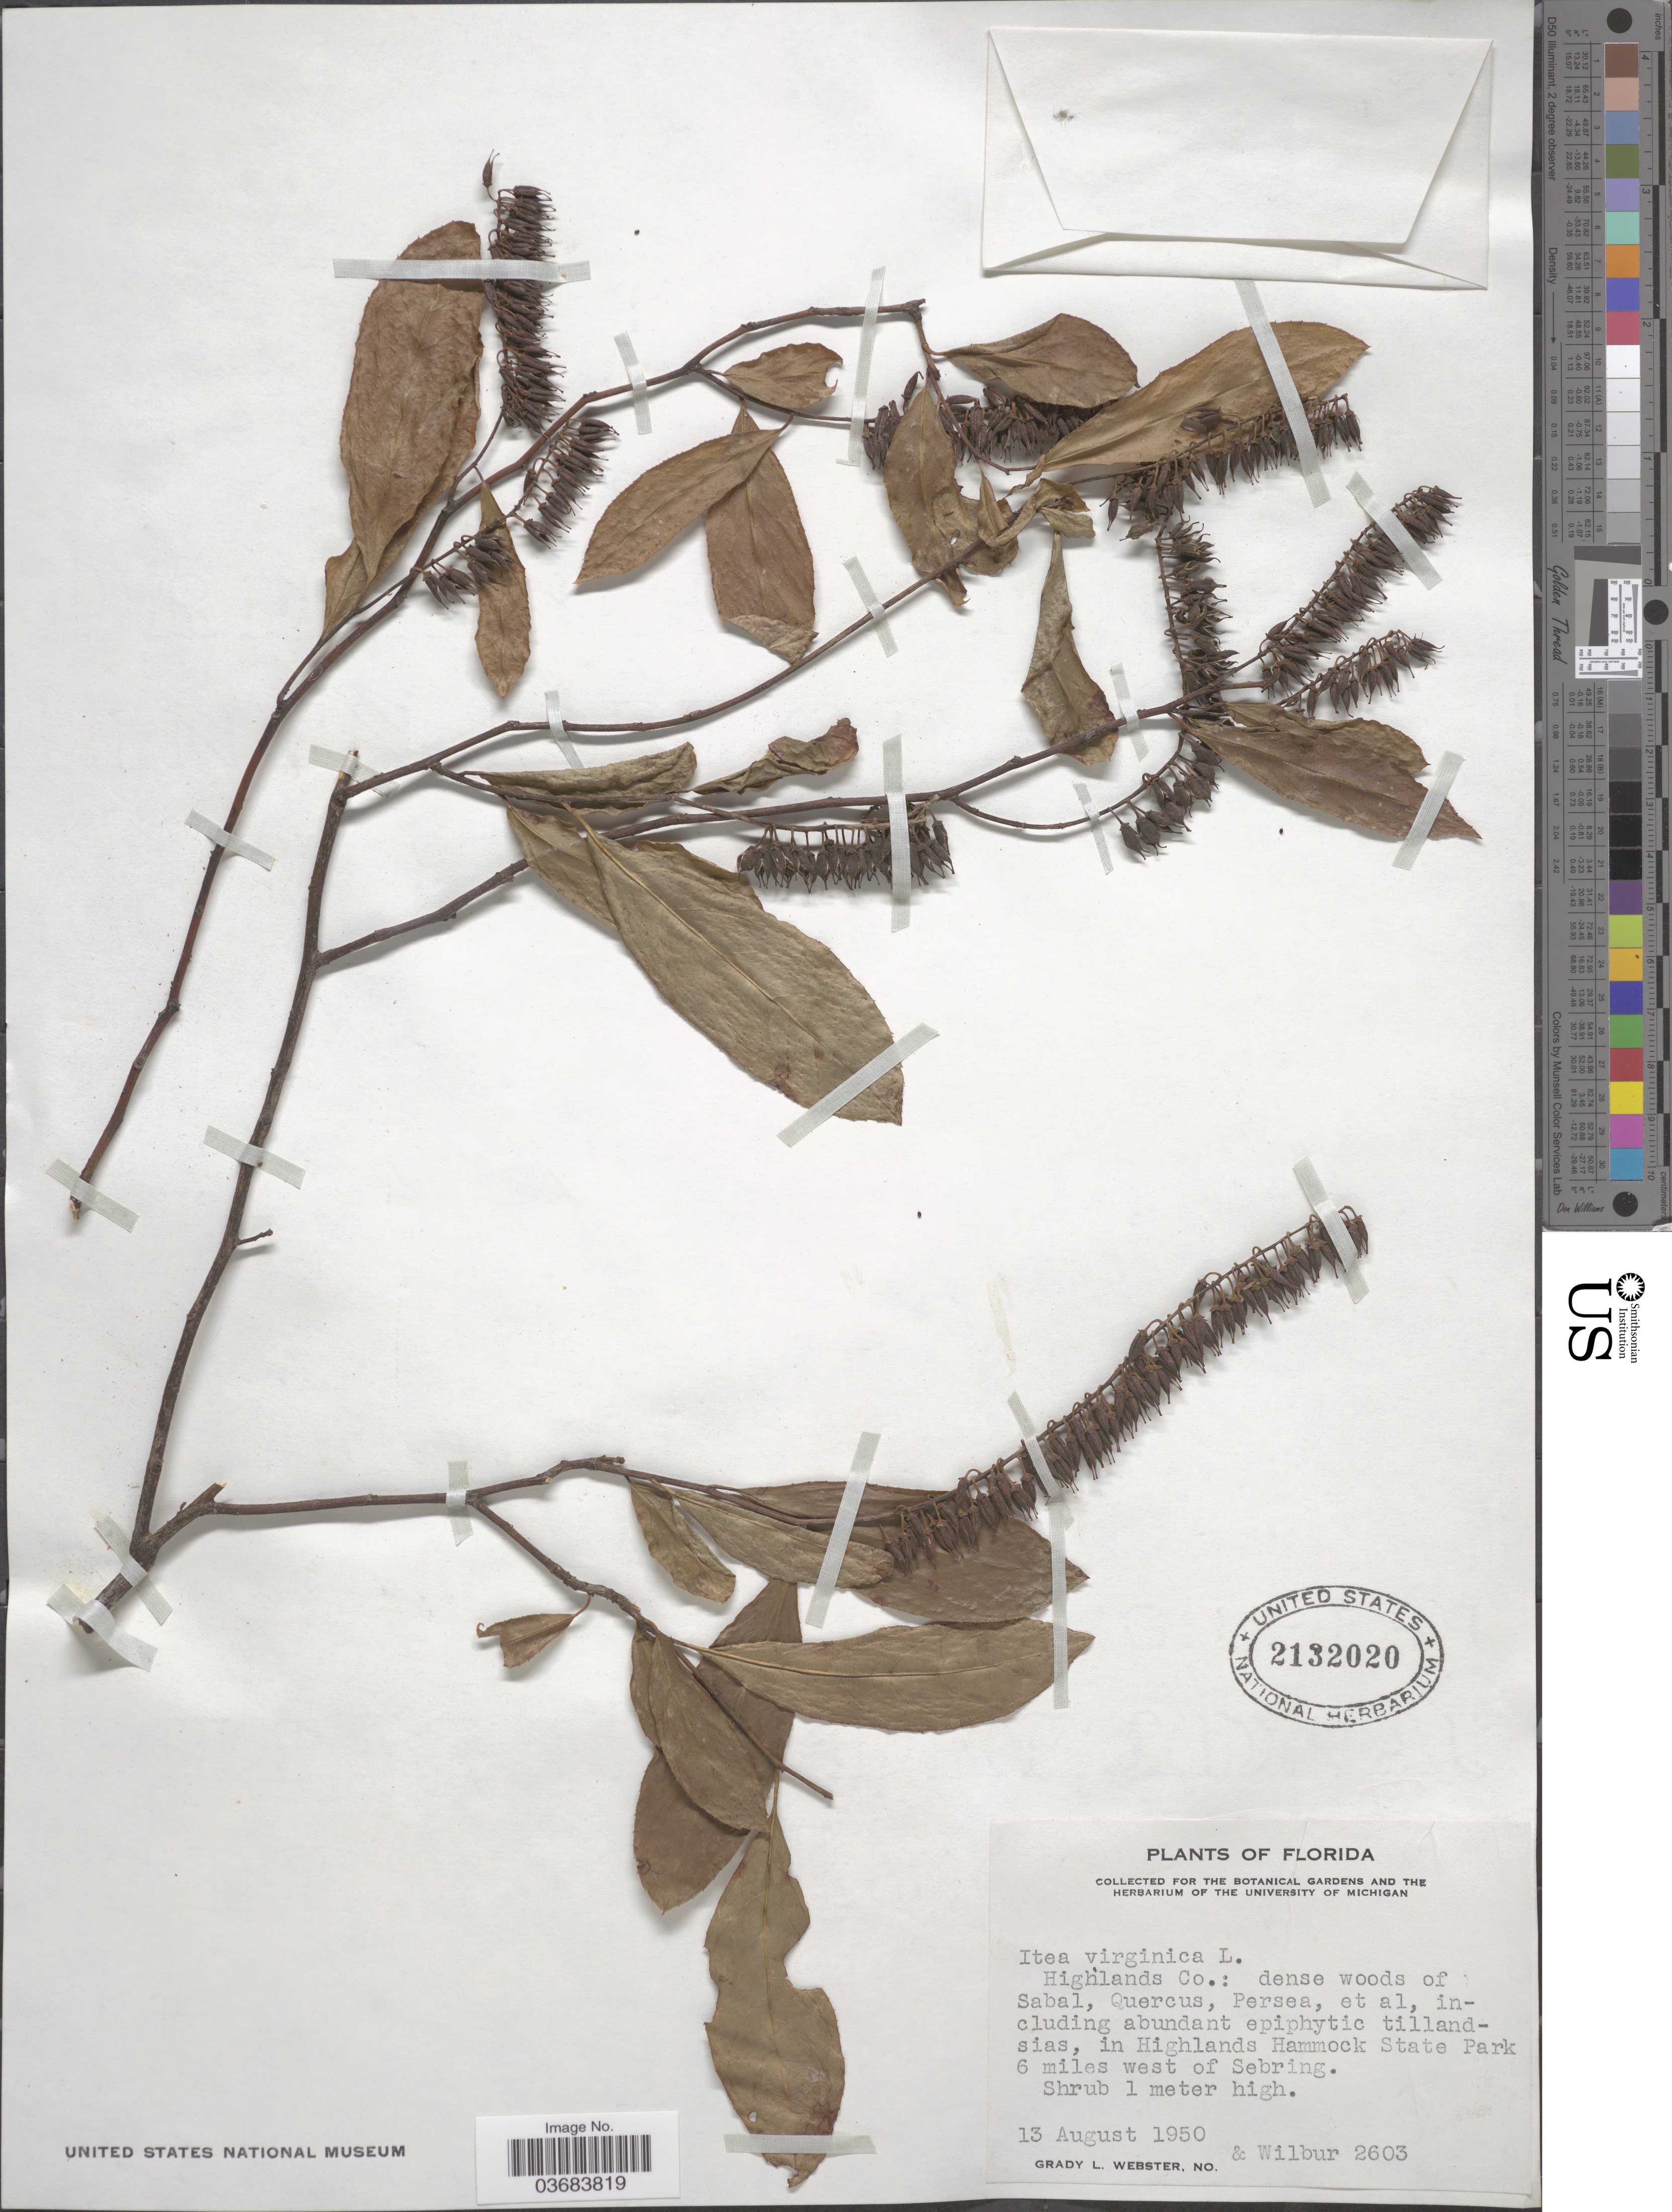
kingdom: Plantae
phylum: Tracheophyta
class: Magnoliopsida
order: Saxifragales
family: Iteaceae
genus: Itea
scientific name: Itea virginica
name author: L.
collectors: G. L. Webster & Wilbur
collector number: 2603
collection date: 1950-08-13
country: United States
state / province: Florida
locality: Highlands Co.: dense woods of Sabal, Quercus, Persea, et al, including abundant epiphutic tilllandsias, in Highlands Hammock State Park 6 miles west of Sebring.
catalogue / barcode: US 2132020